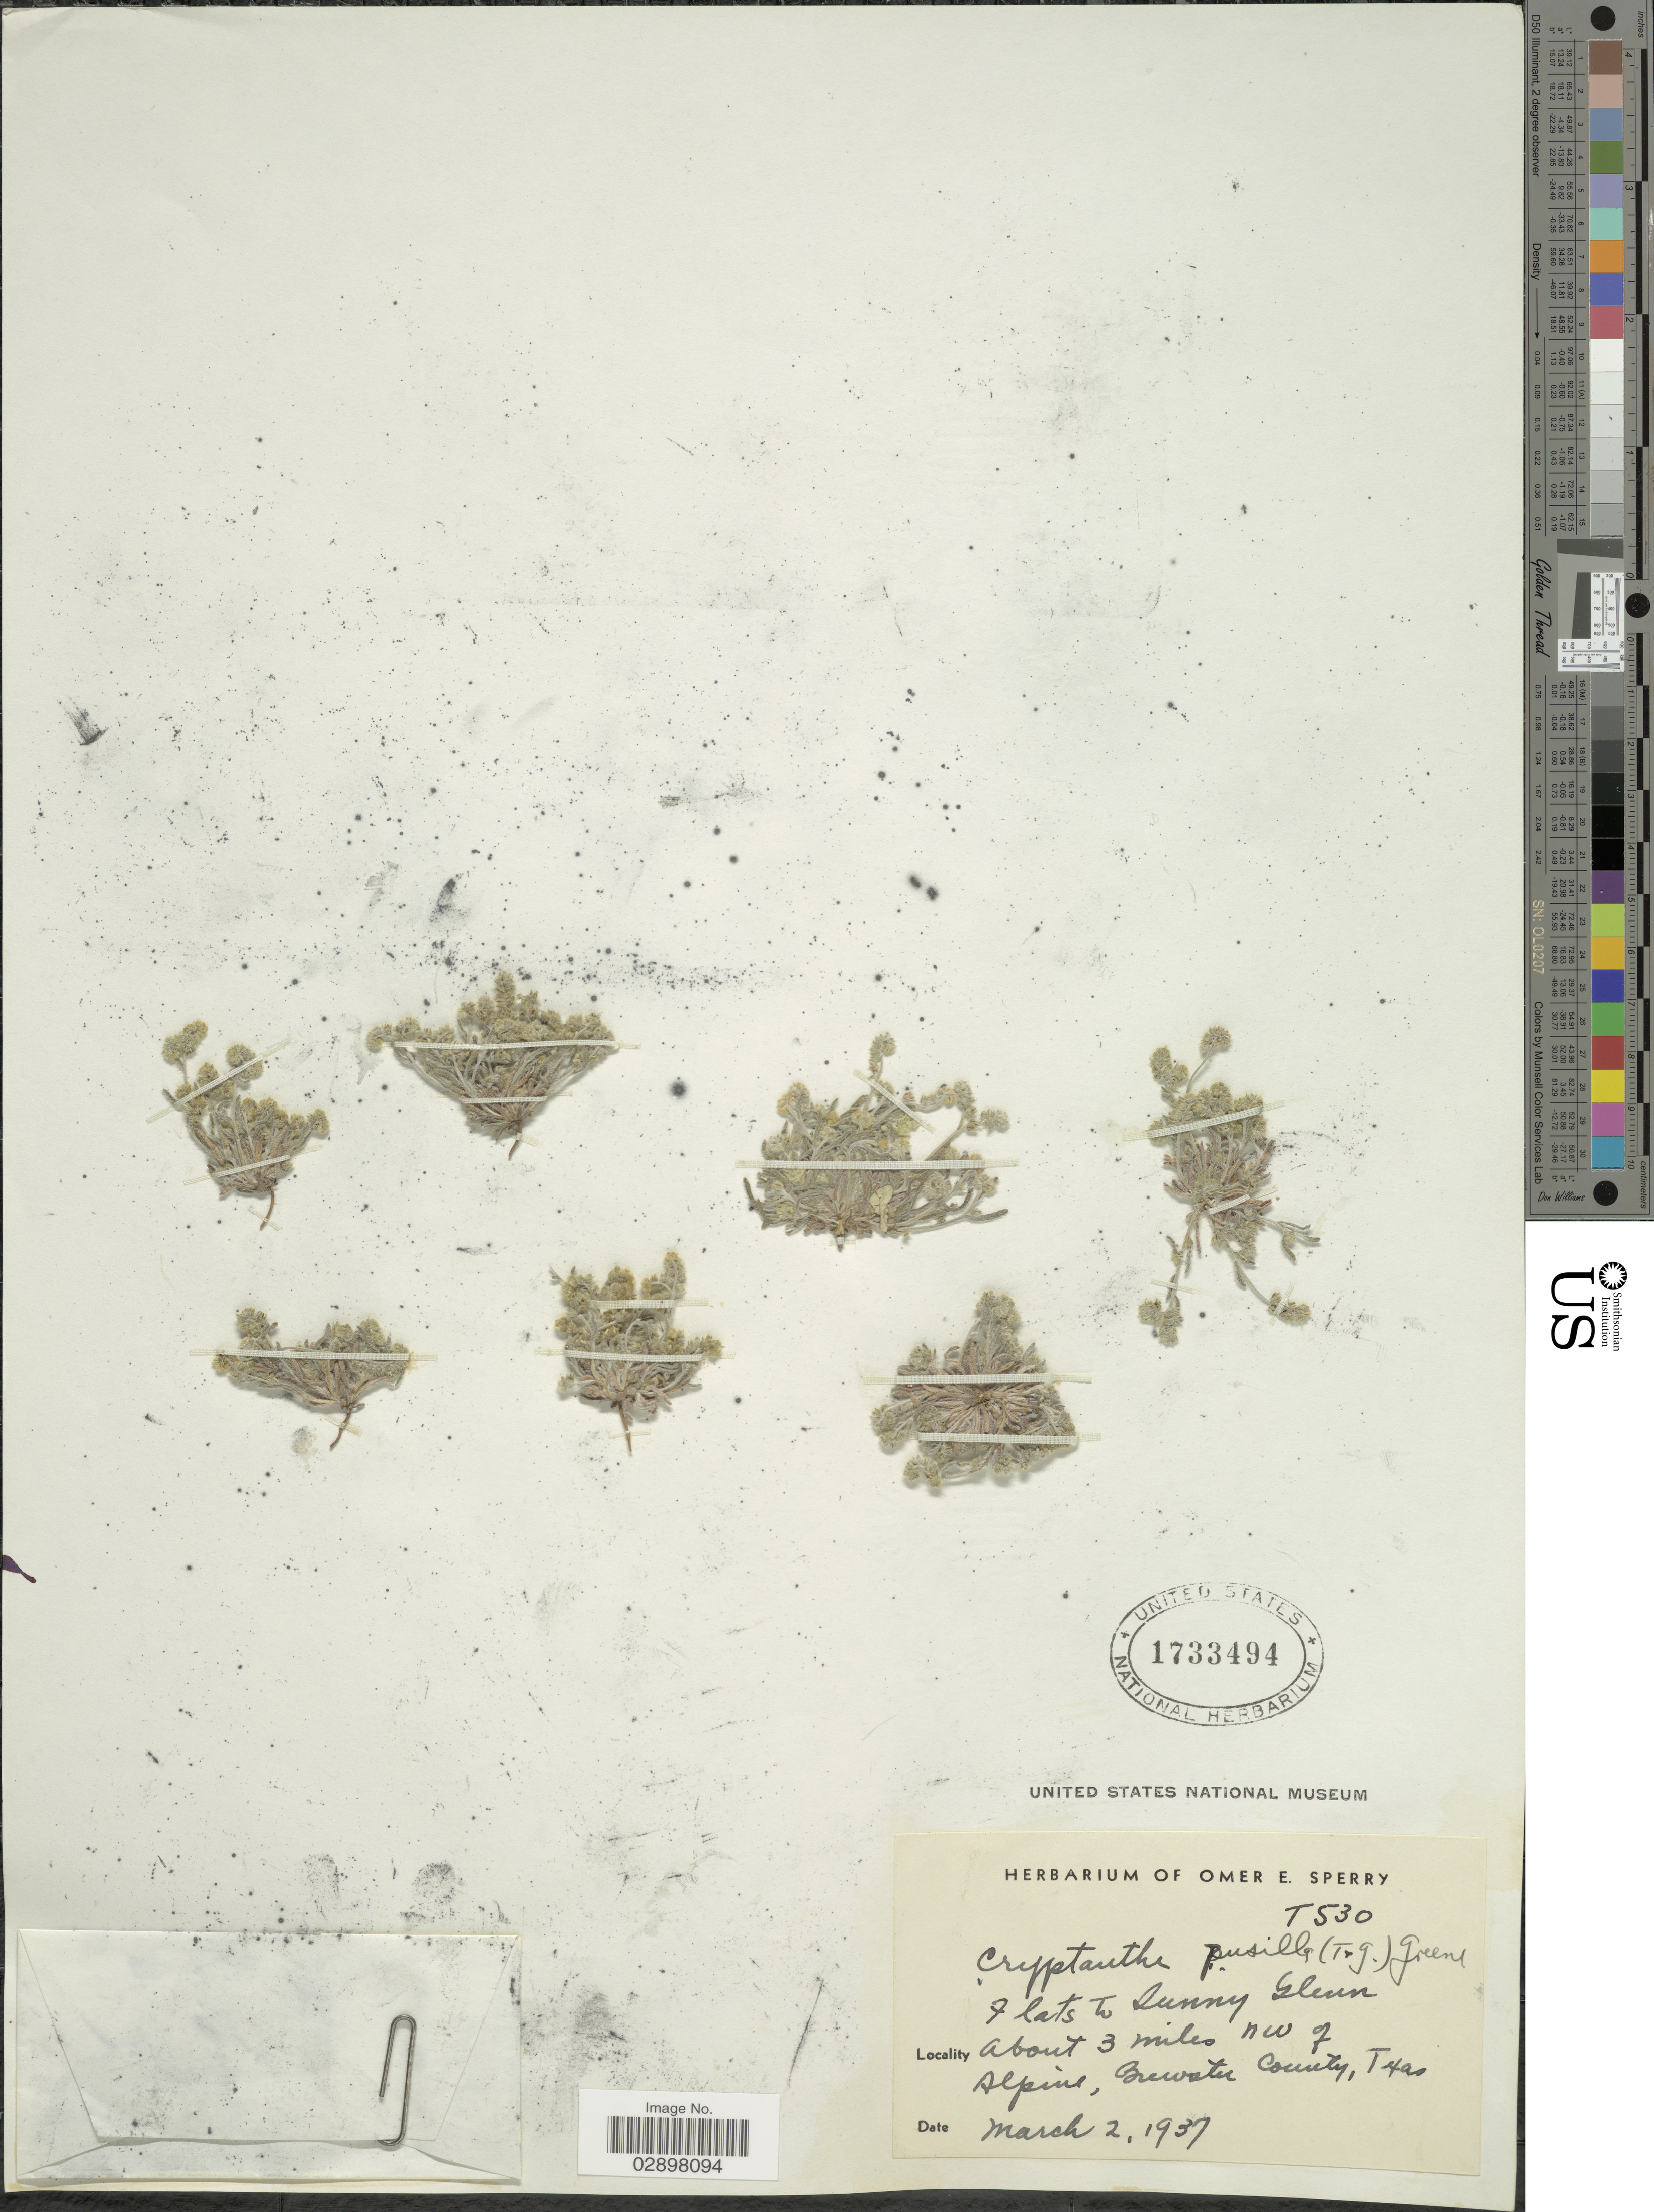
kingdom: Plantae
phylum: Tracheophyta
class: Magnoliopsida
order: Boraginales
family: Boraginaceae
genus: Cryptantha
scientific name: Cryptantha pusilla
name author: (Torr. & A. Gray) Greene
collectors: ex. herb. Omer E. Sperry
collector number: T530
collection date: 1937-03-02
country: United States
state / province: Texas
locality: About 3 miles NW of Alpine, Brewster County.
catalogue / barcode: US 1733494